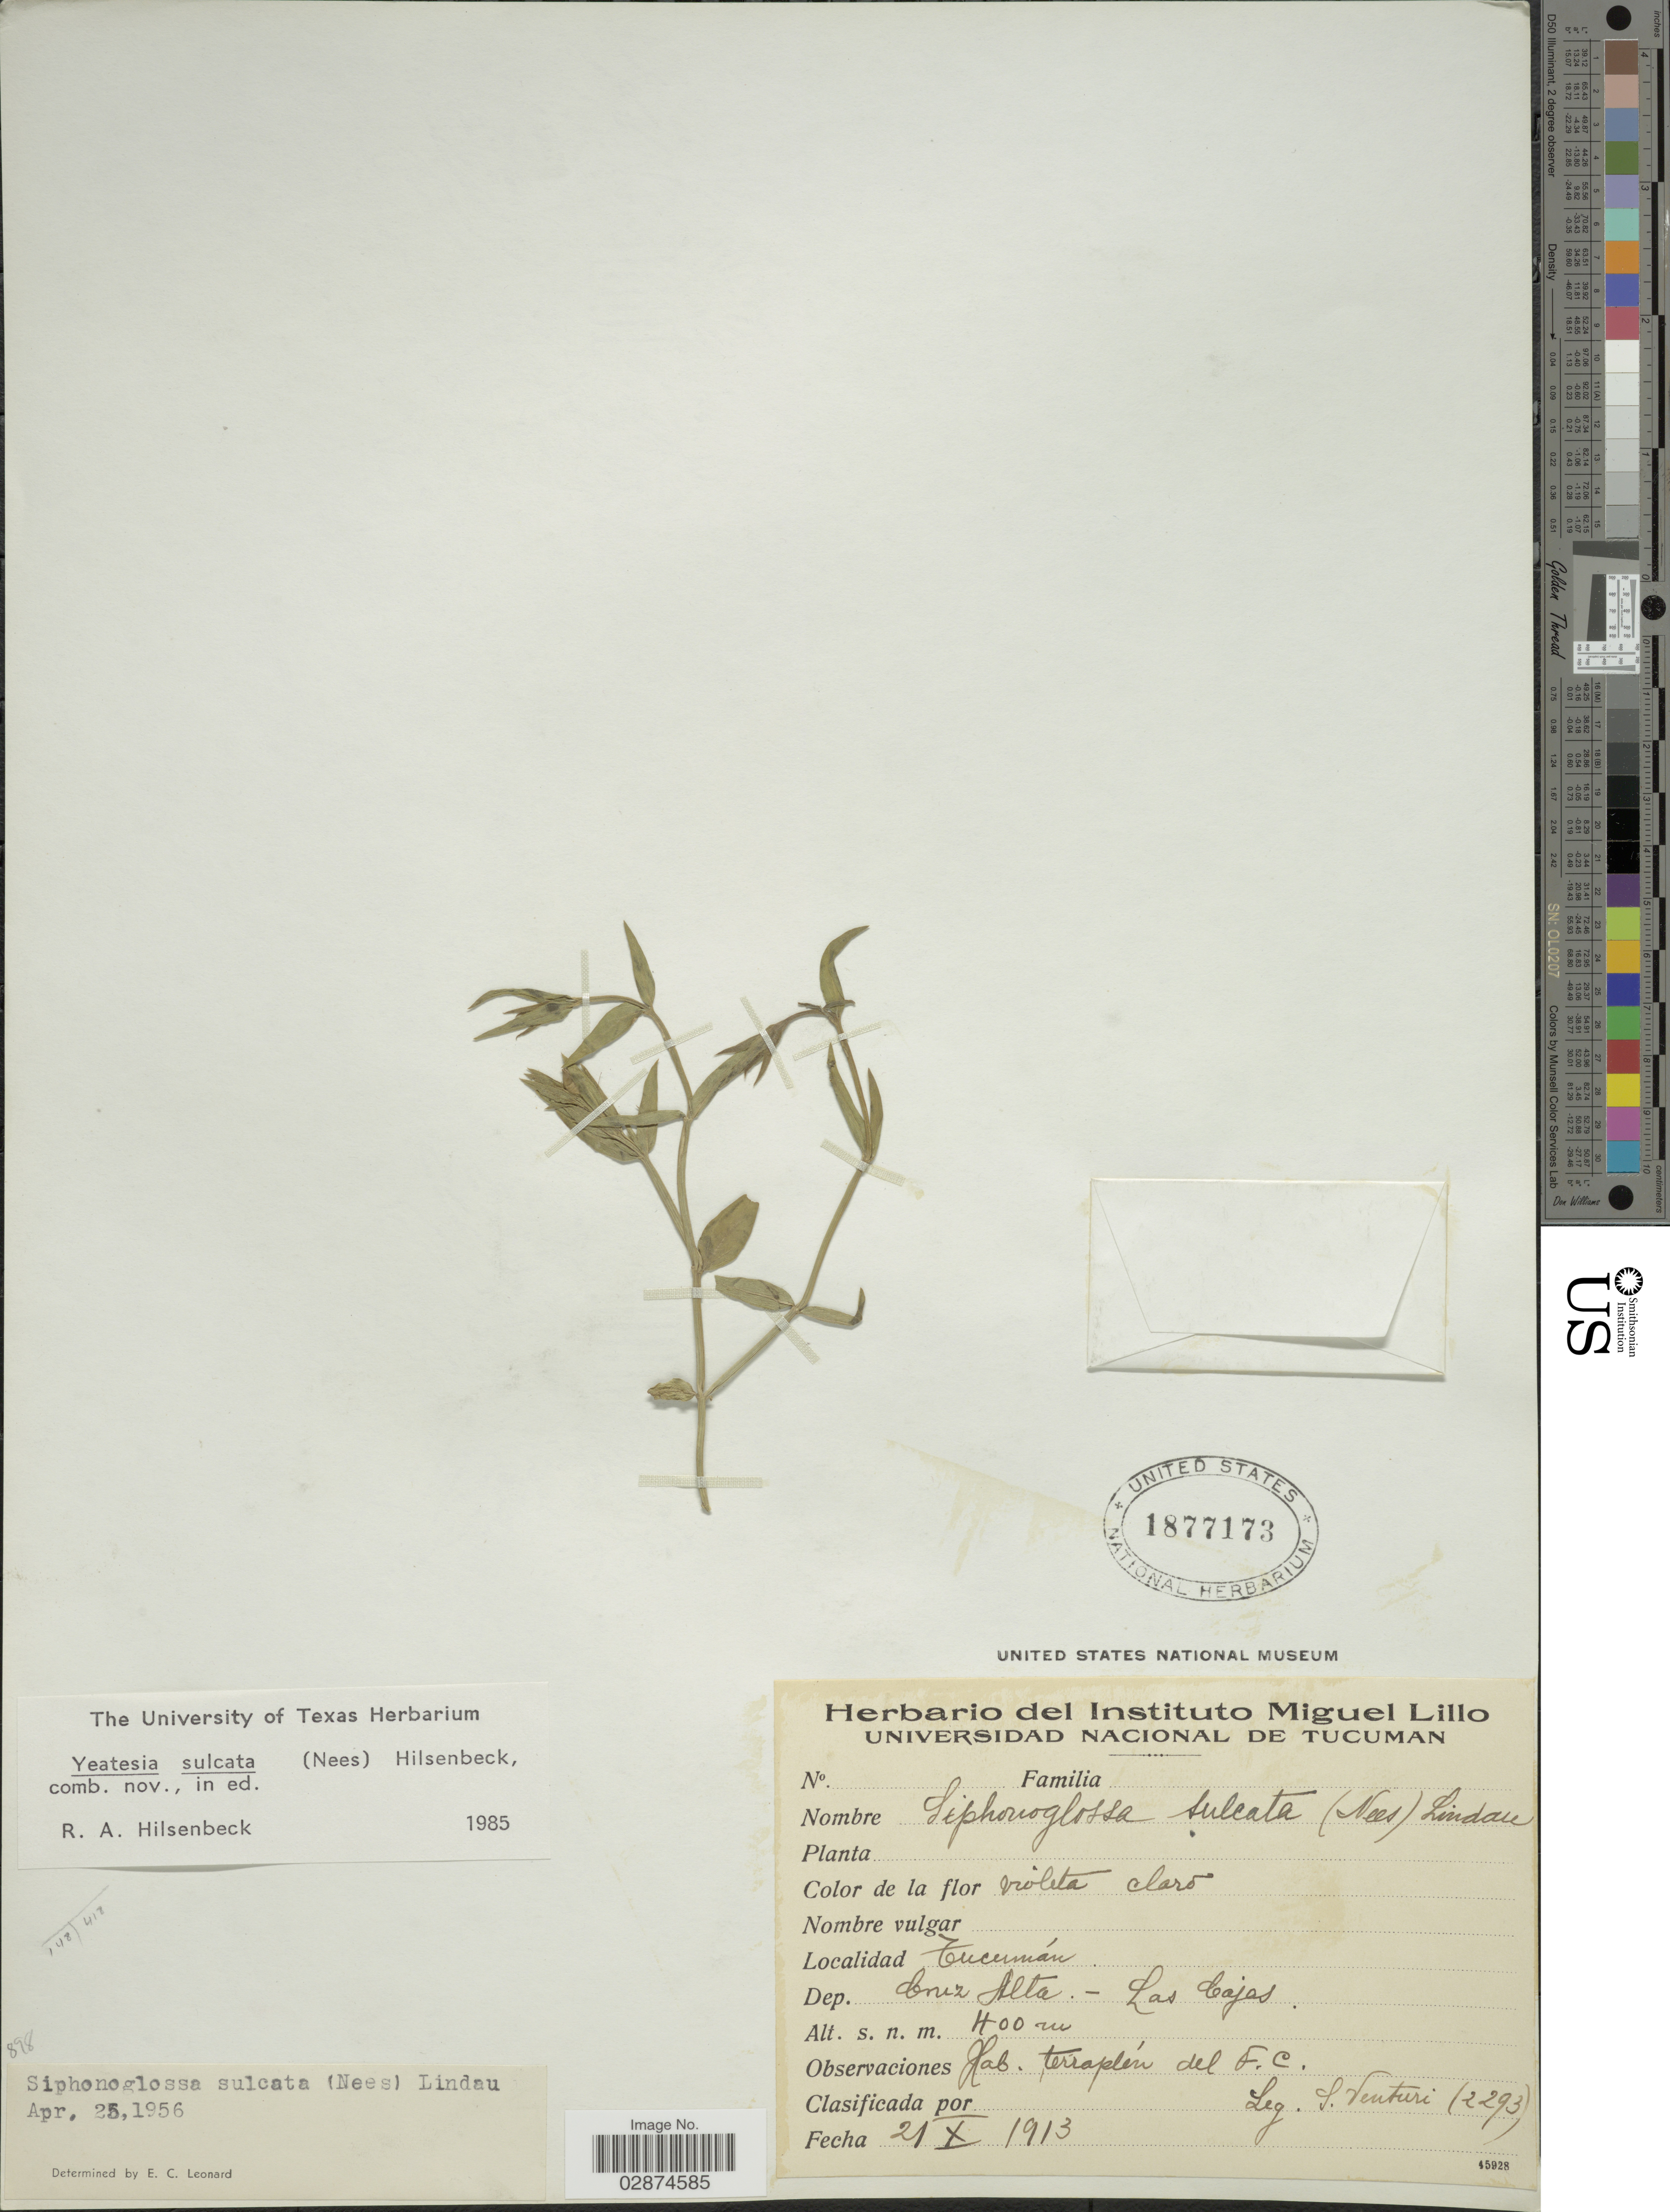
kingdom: Plantae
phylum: Tracheophyta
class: Magnoliopsida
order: Lamiales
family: Acanthaceae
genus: Yeatesia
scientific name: Yeatesia sulcata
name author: (Nees) Hilsenb.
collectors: S. Venturi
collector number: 2293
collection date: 1913-10-21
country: Argentina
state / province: Tucuman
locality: Dep. Cruz Alta - Las Cajas.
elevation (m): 400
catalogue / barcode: US 1877173